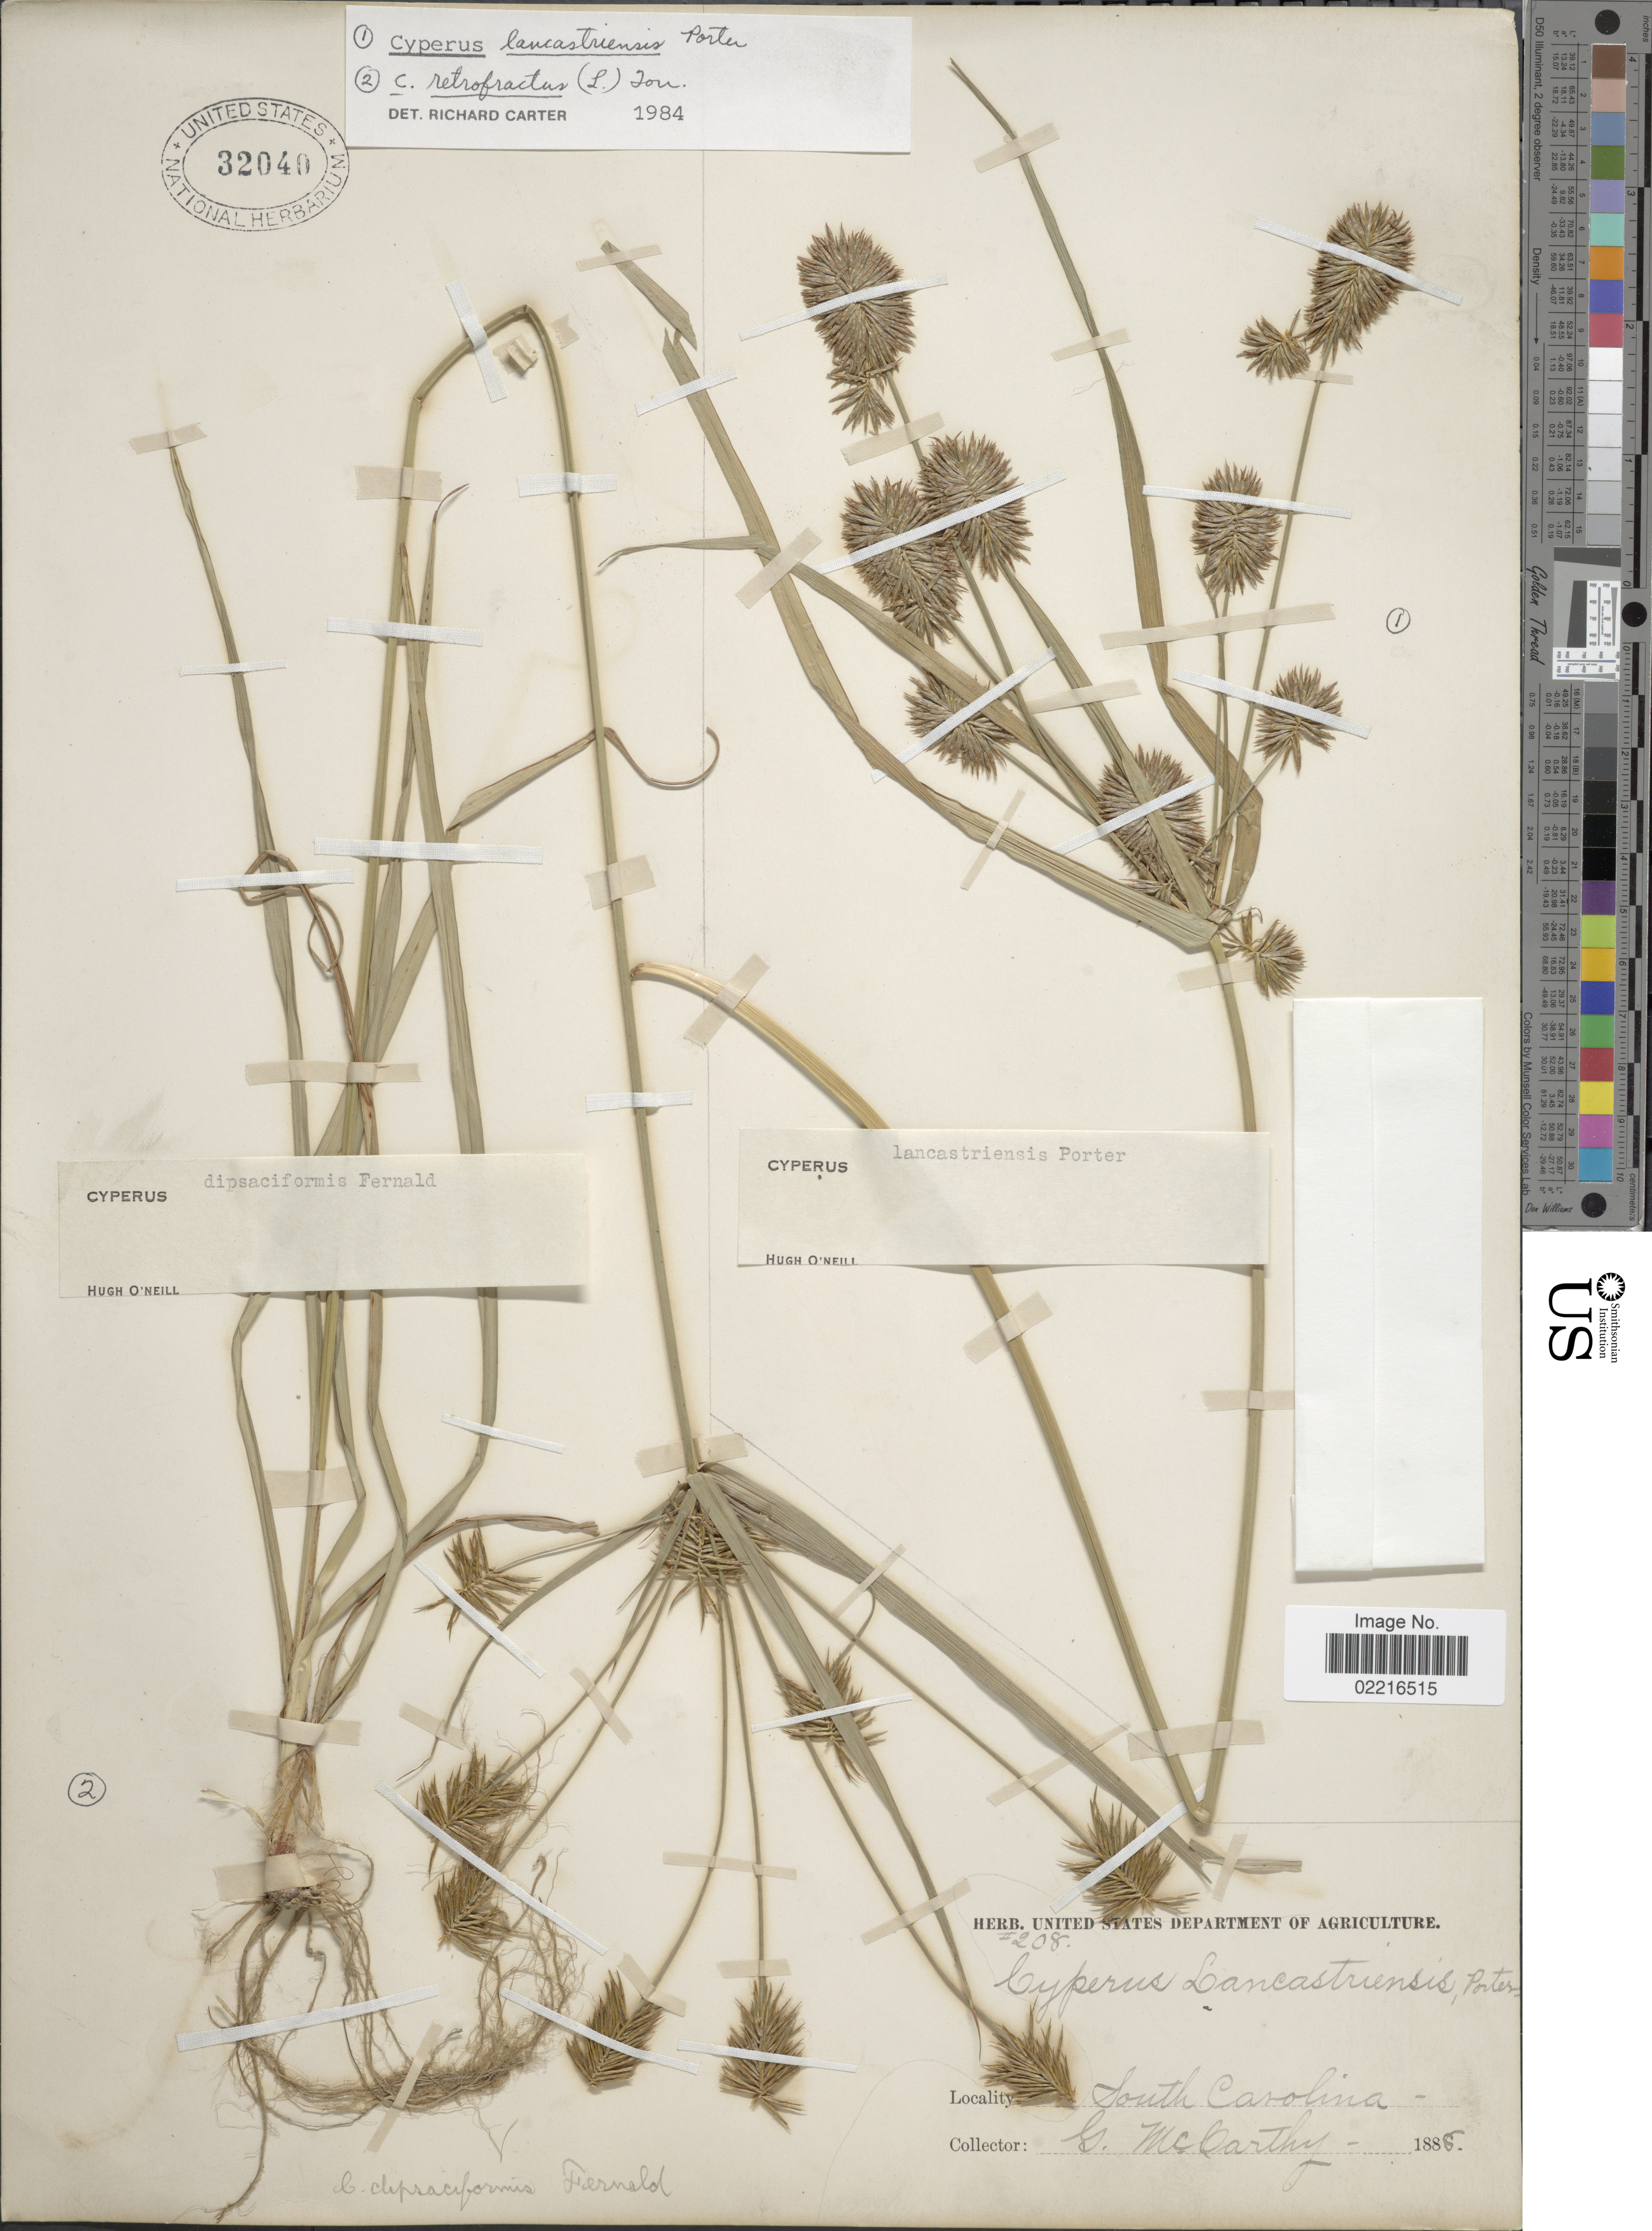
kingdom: Plantae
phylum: Tracheophyta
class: Liliopsida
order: Poales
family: Cyperaceae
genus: Cyperus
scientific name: Cyperus lancastriensis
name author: Porter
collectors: G. McCarthy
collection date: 1888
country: United States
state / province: South Carolina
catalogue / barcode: US 32040